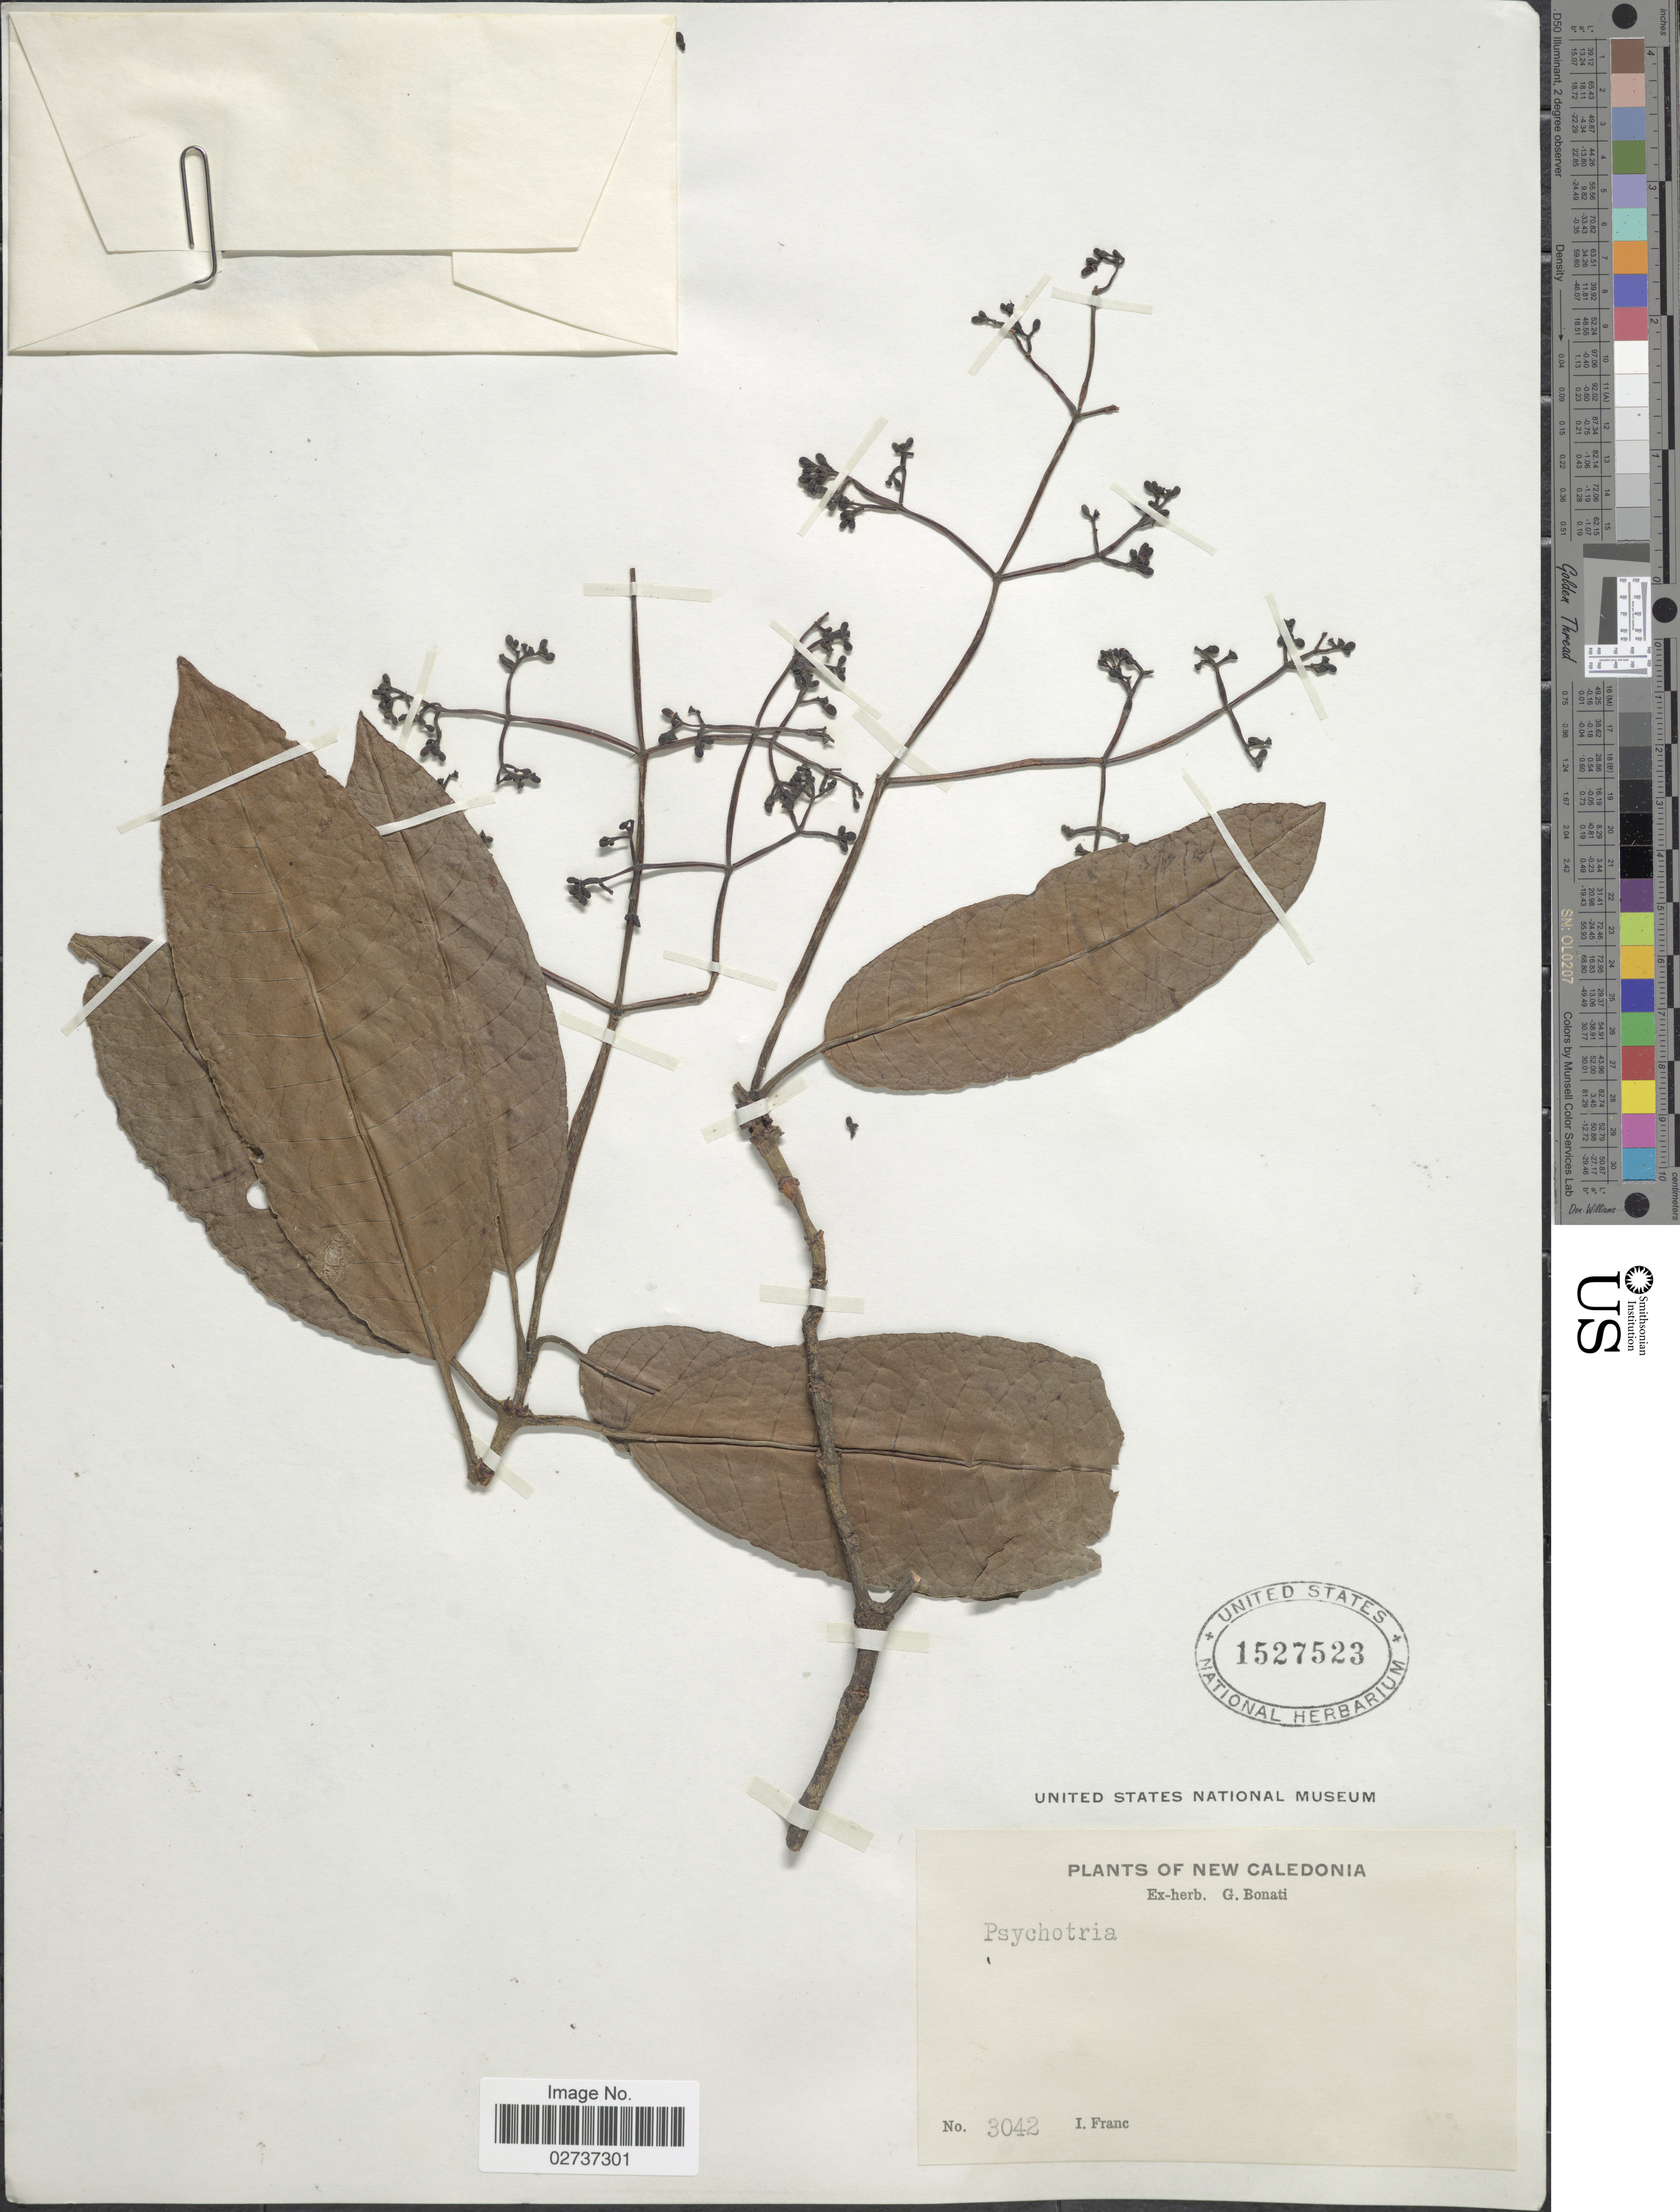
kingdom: Plantae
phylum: Tracheophyta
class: Magnoliopsida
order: Gentianales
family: Rubiaceae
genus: Psychotria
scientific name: Psychotria sp.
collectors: I. Franc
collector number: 3042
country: New Caledonia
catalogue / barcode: US 1527523